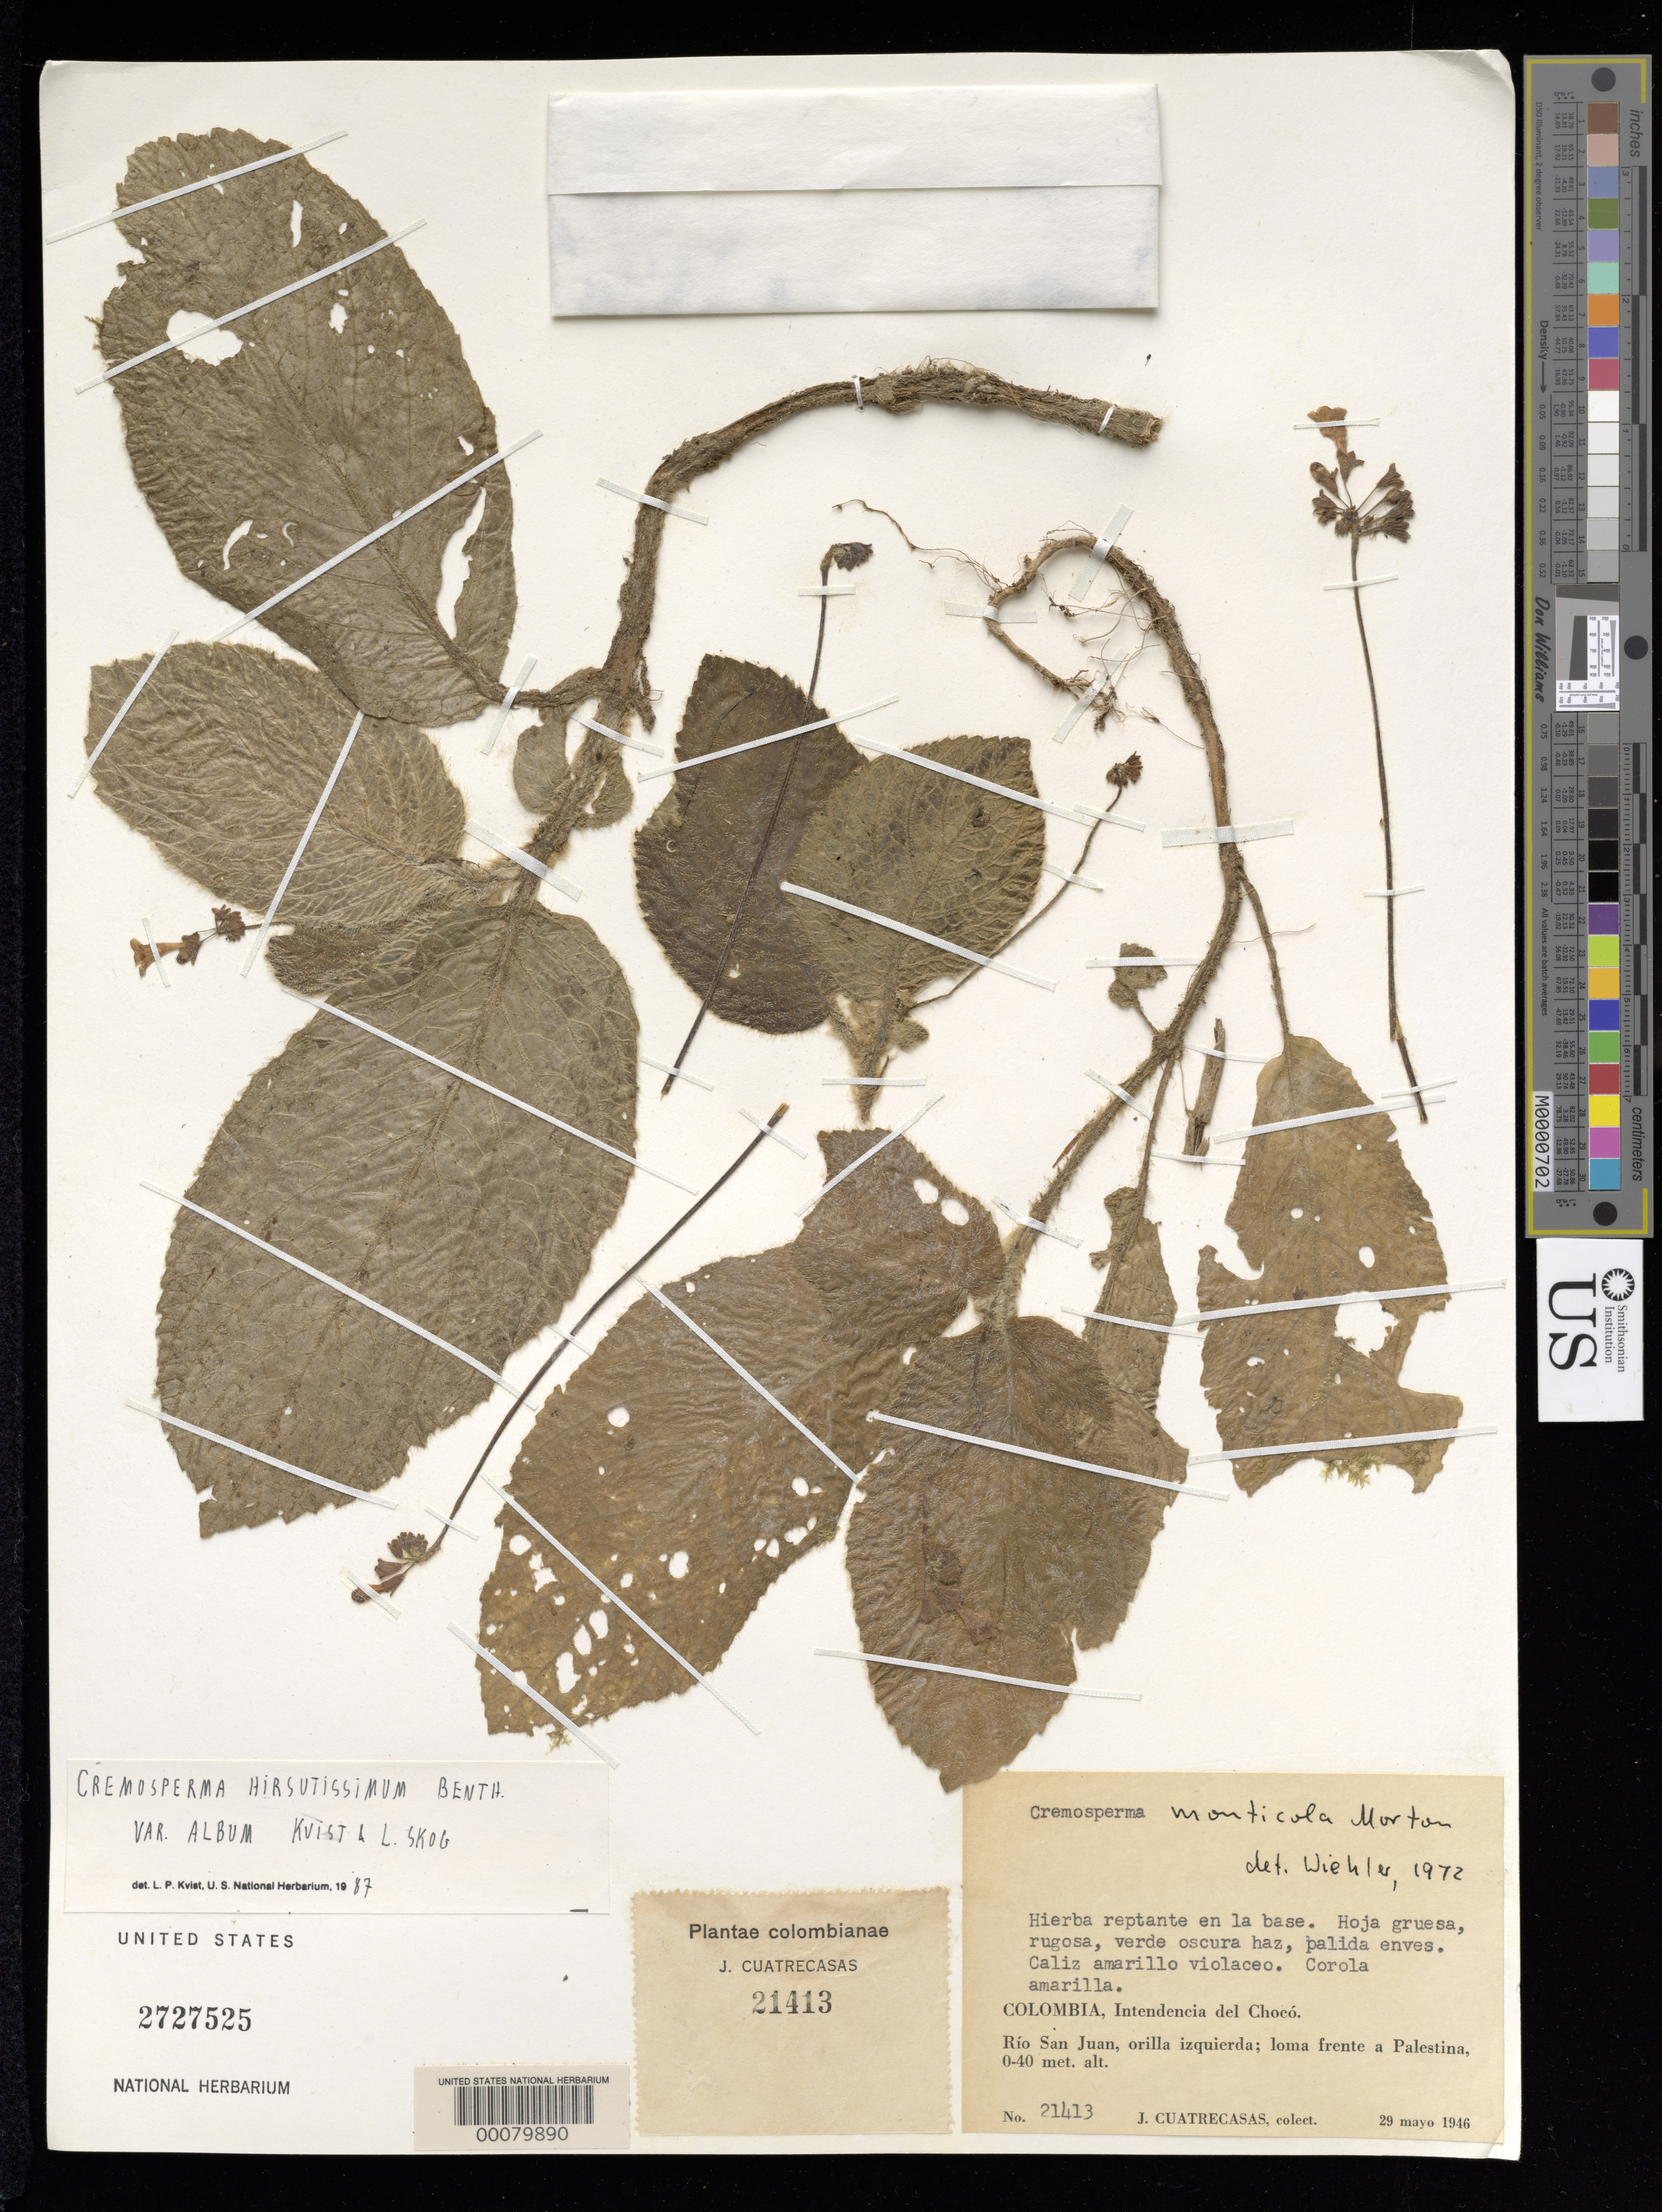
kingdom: Plantae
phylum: Tracheophyta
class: Magnoliopsida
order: Lamiales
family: Gesneriaceae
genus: Cremosperma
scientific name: Cremosperma hirsutissimum var. album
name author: (C.V. Morton) L.P. Kvist & L.E. Skog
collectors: J. Cuatrecasas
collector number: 21413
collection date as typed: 29 May 1946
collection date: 1946-05-29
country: Colombia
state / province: Chocó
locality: Rio San Juan, left bank, small hill opposite Palestina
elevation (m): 0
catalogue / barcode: US 2727525